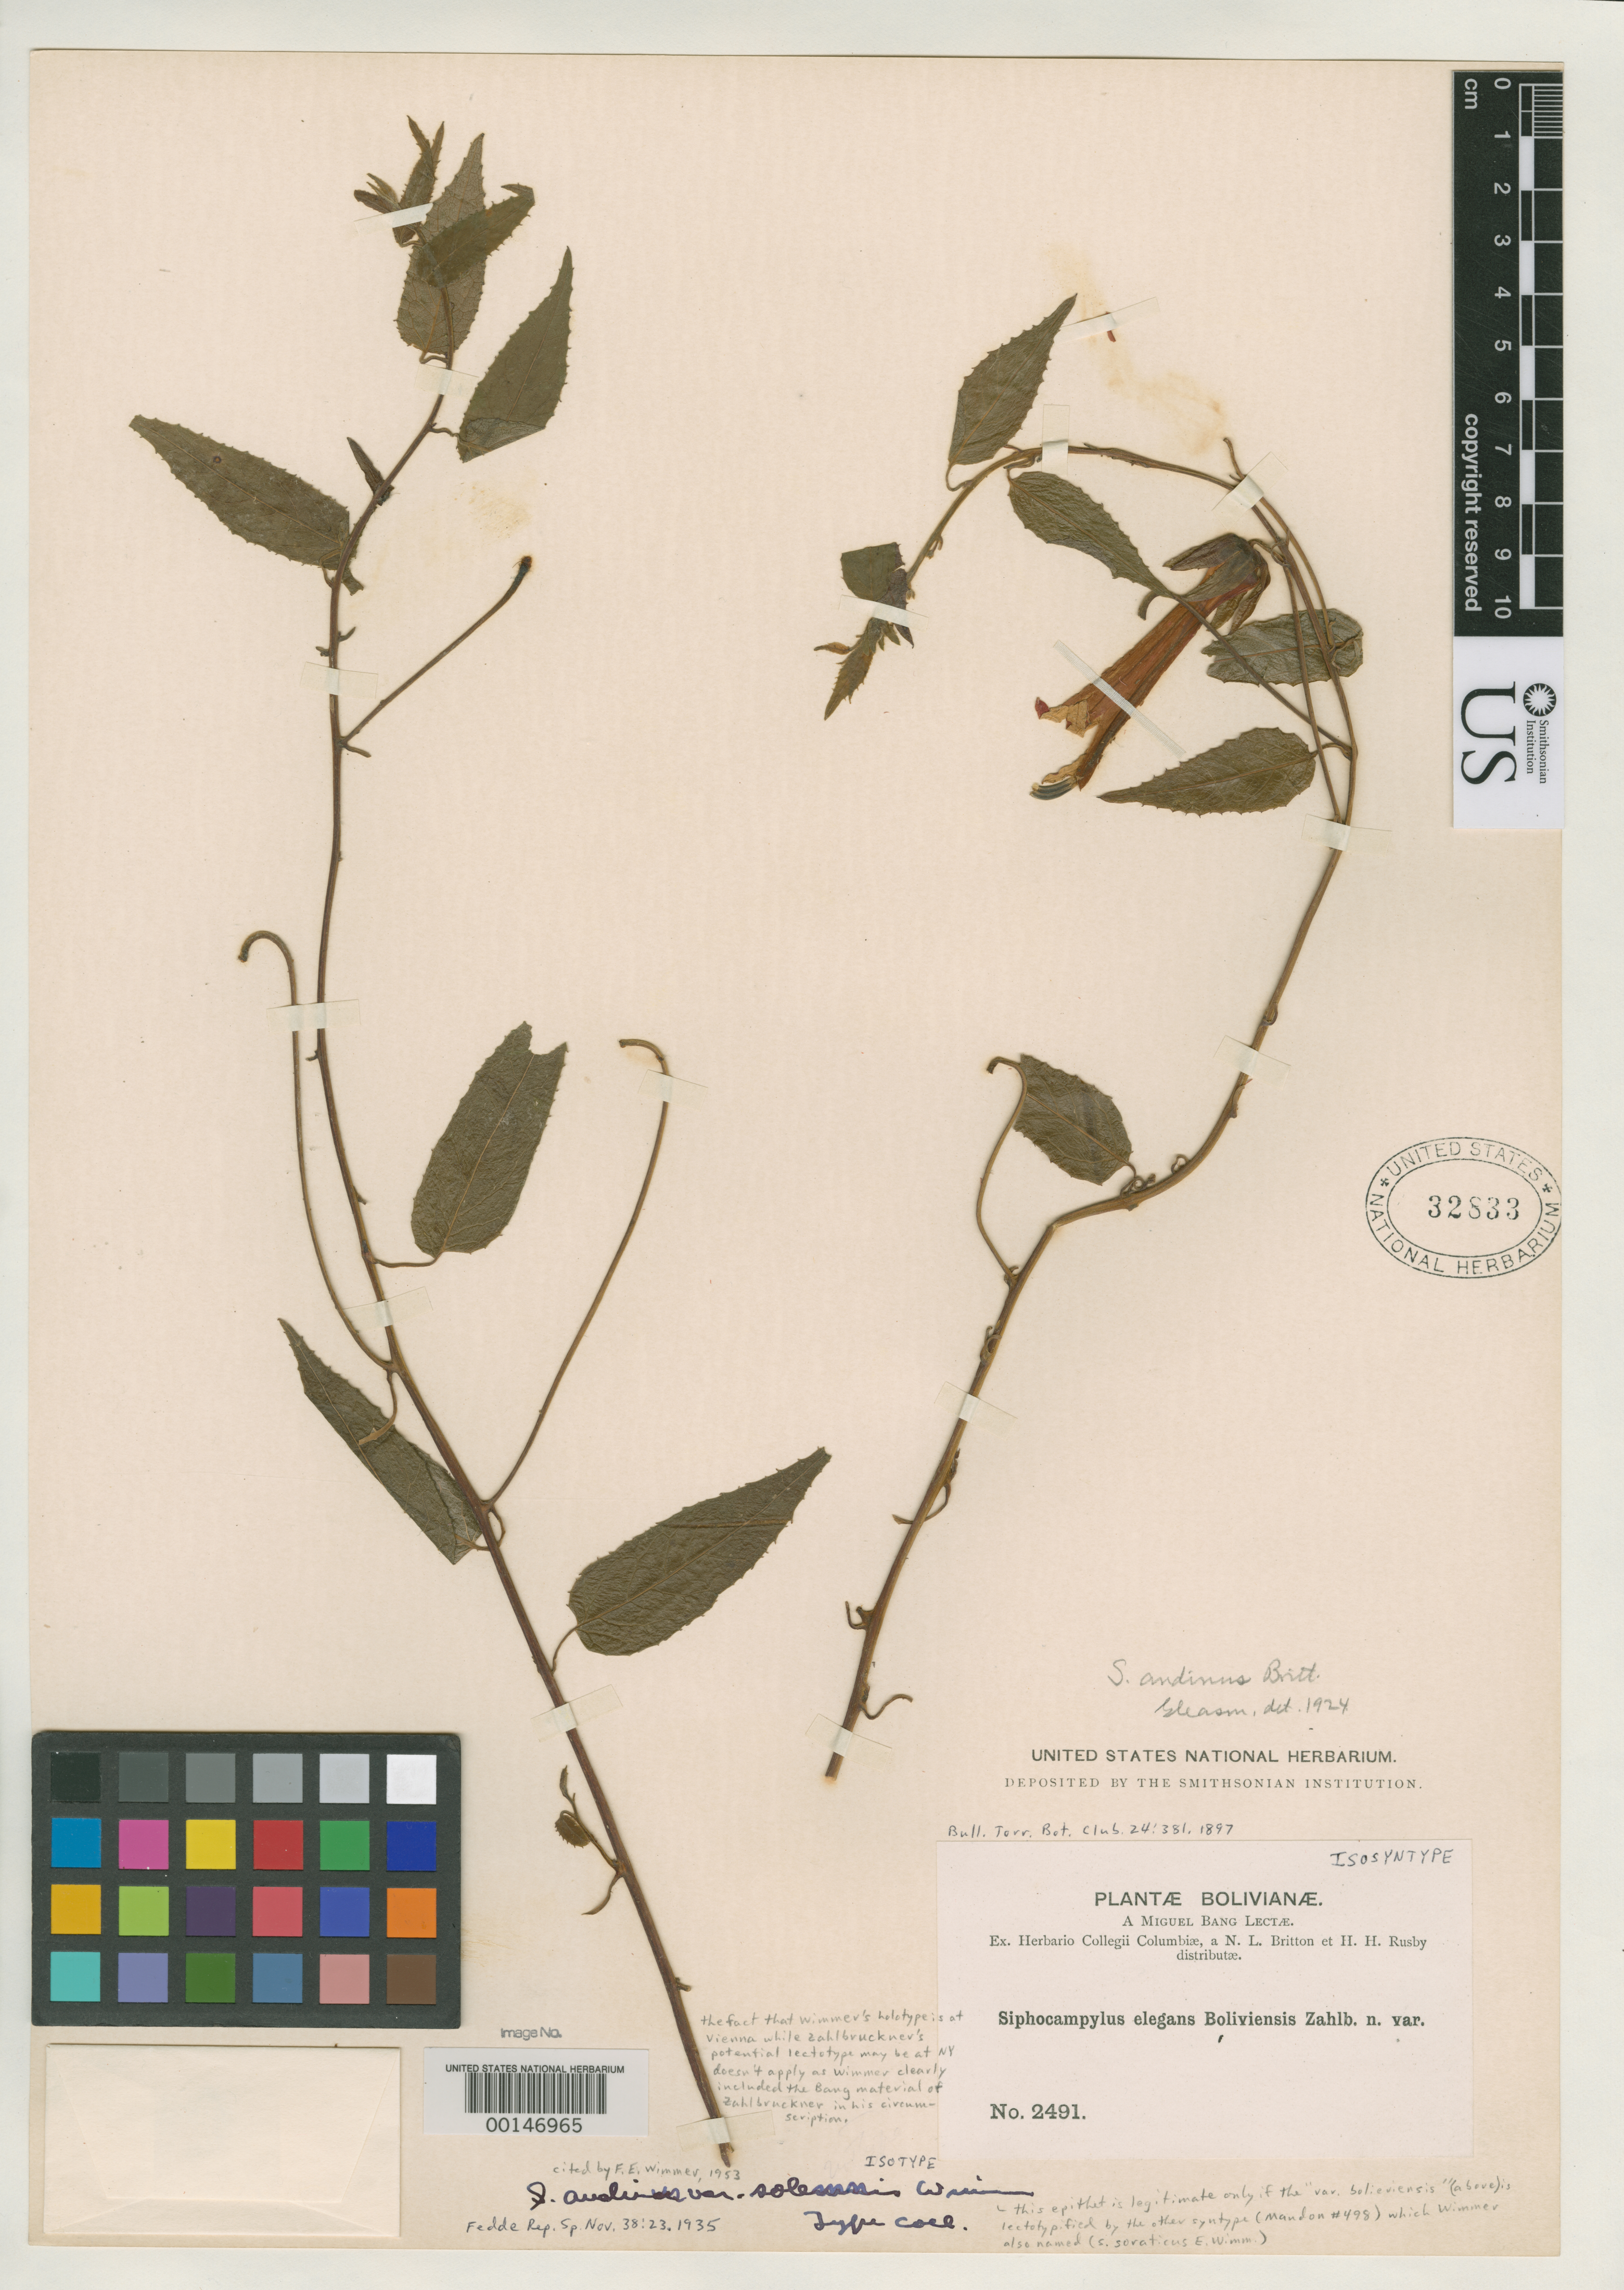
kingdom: Plantae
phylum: Tracheophyta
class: Magnoliopsida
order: Asterales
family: Campanulaceae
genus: Siphocampylus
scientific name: Siphocampylus andinus var. solemnis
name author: E. Wimm.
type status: Isotype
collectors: M. Bang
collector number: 2491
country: Bolivia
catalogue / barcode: US 32833